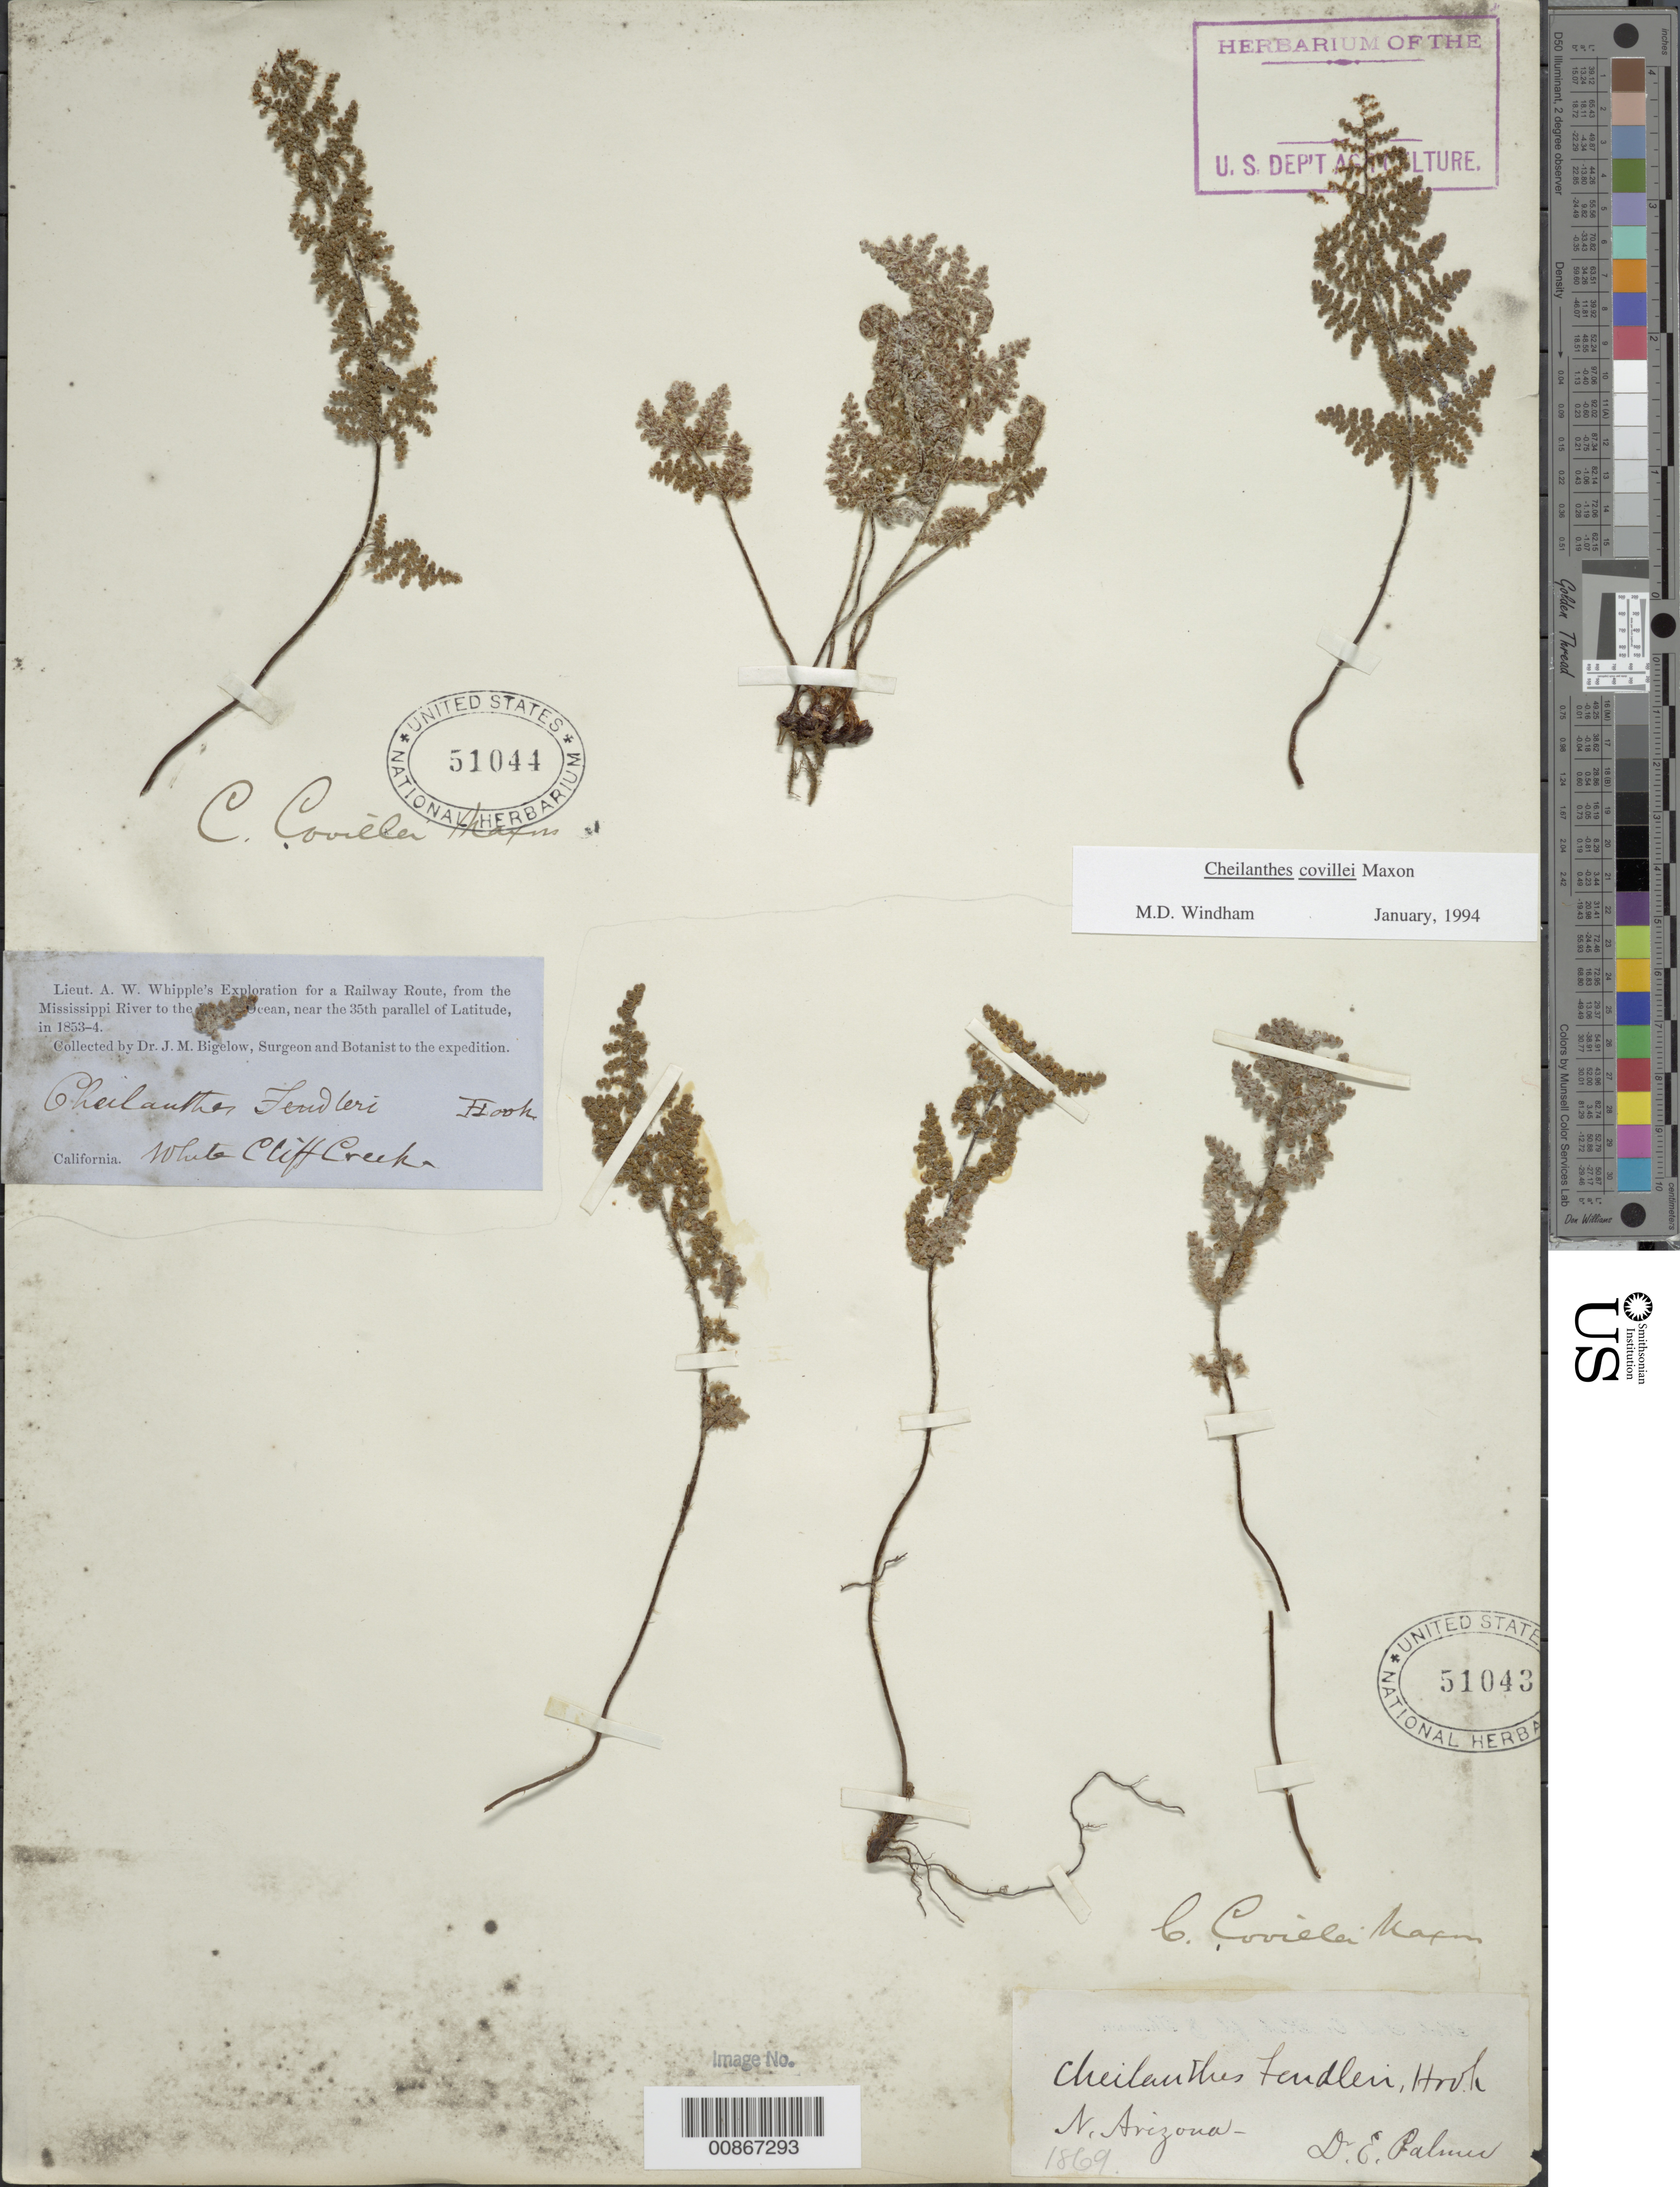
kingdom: Plantae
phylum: Tracheophyta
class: Polypodiopsida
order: Polypodiales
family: Pteridaceae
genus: Myriopteris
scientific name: Myriopteris covillei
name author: (Maxon) Á. Löve & D. Löve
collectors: J. M. Bigelow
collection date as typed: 1853 to -- --- 1854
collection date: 1853/1854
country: United States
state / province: California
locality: White Cliff Creek, California.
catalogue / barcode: US 51044-2